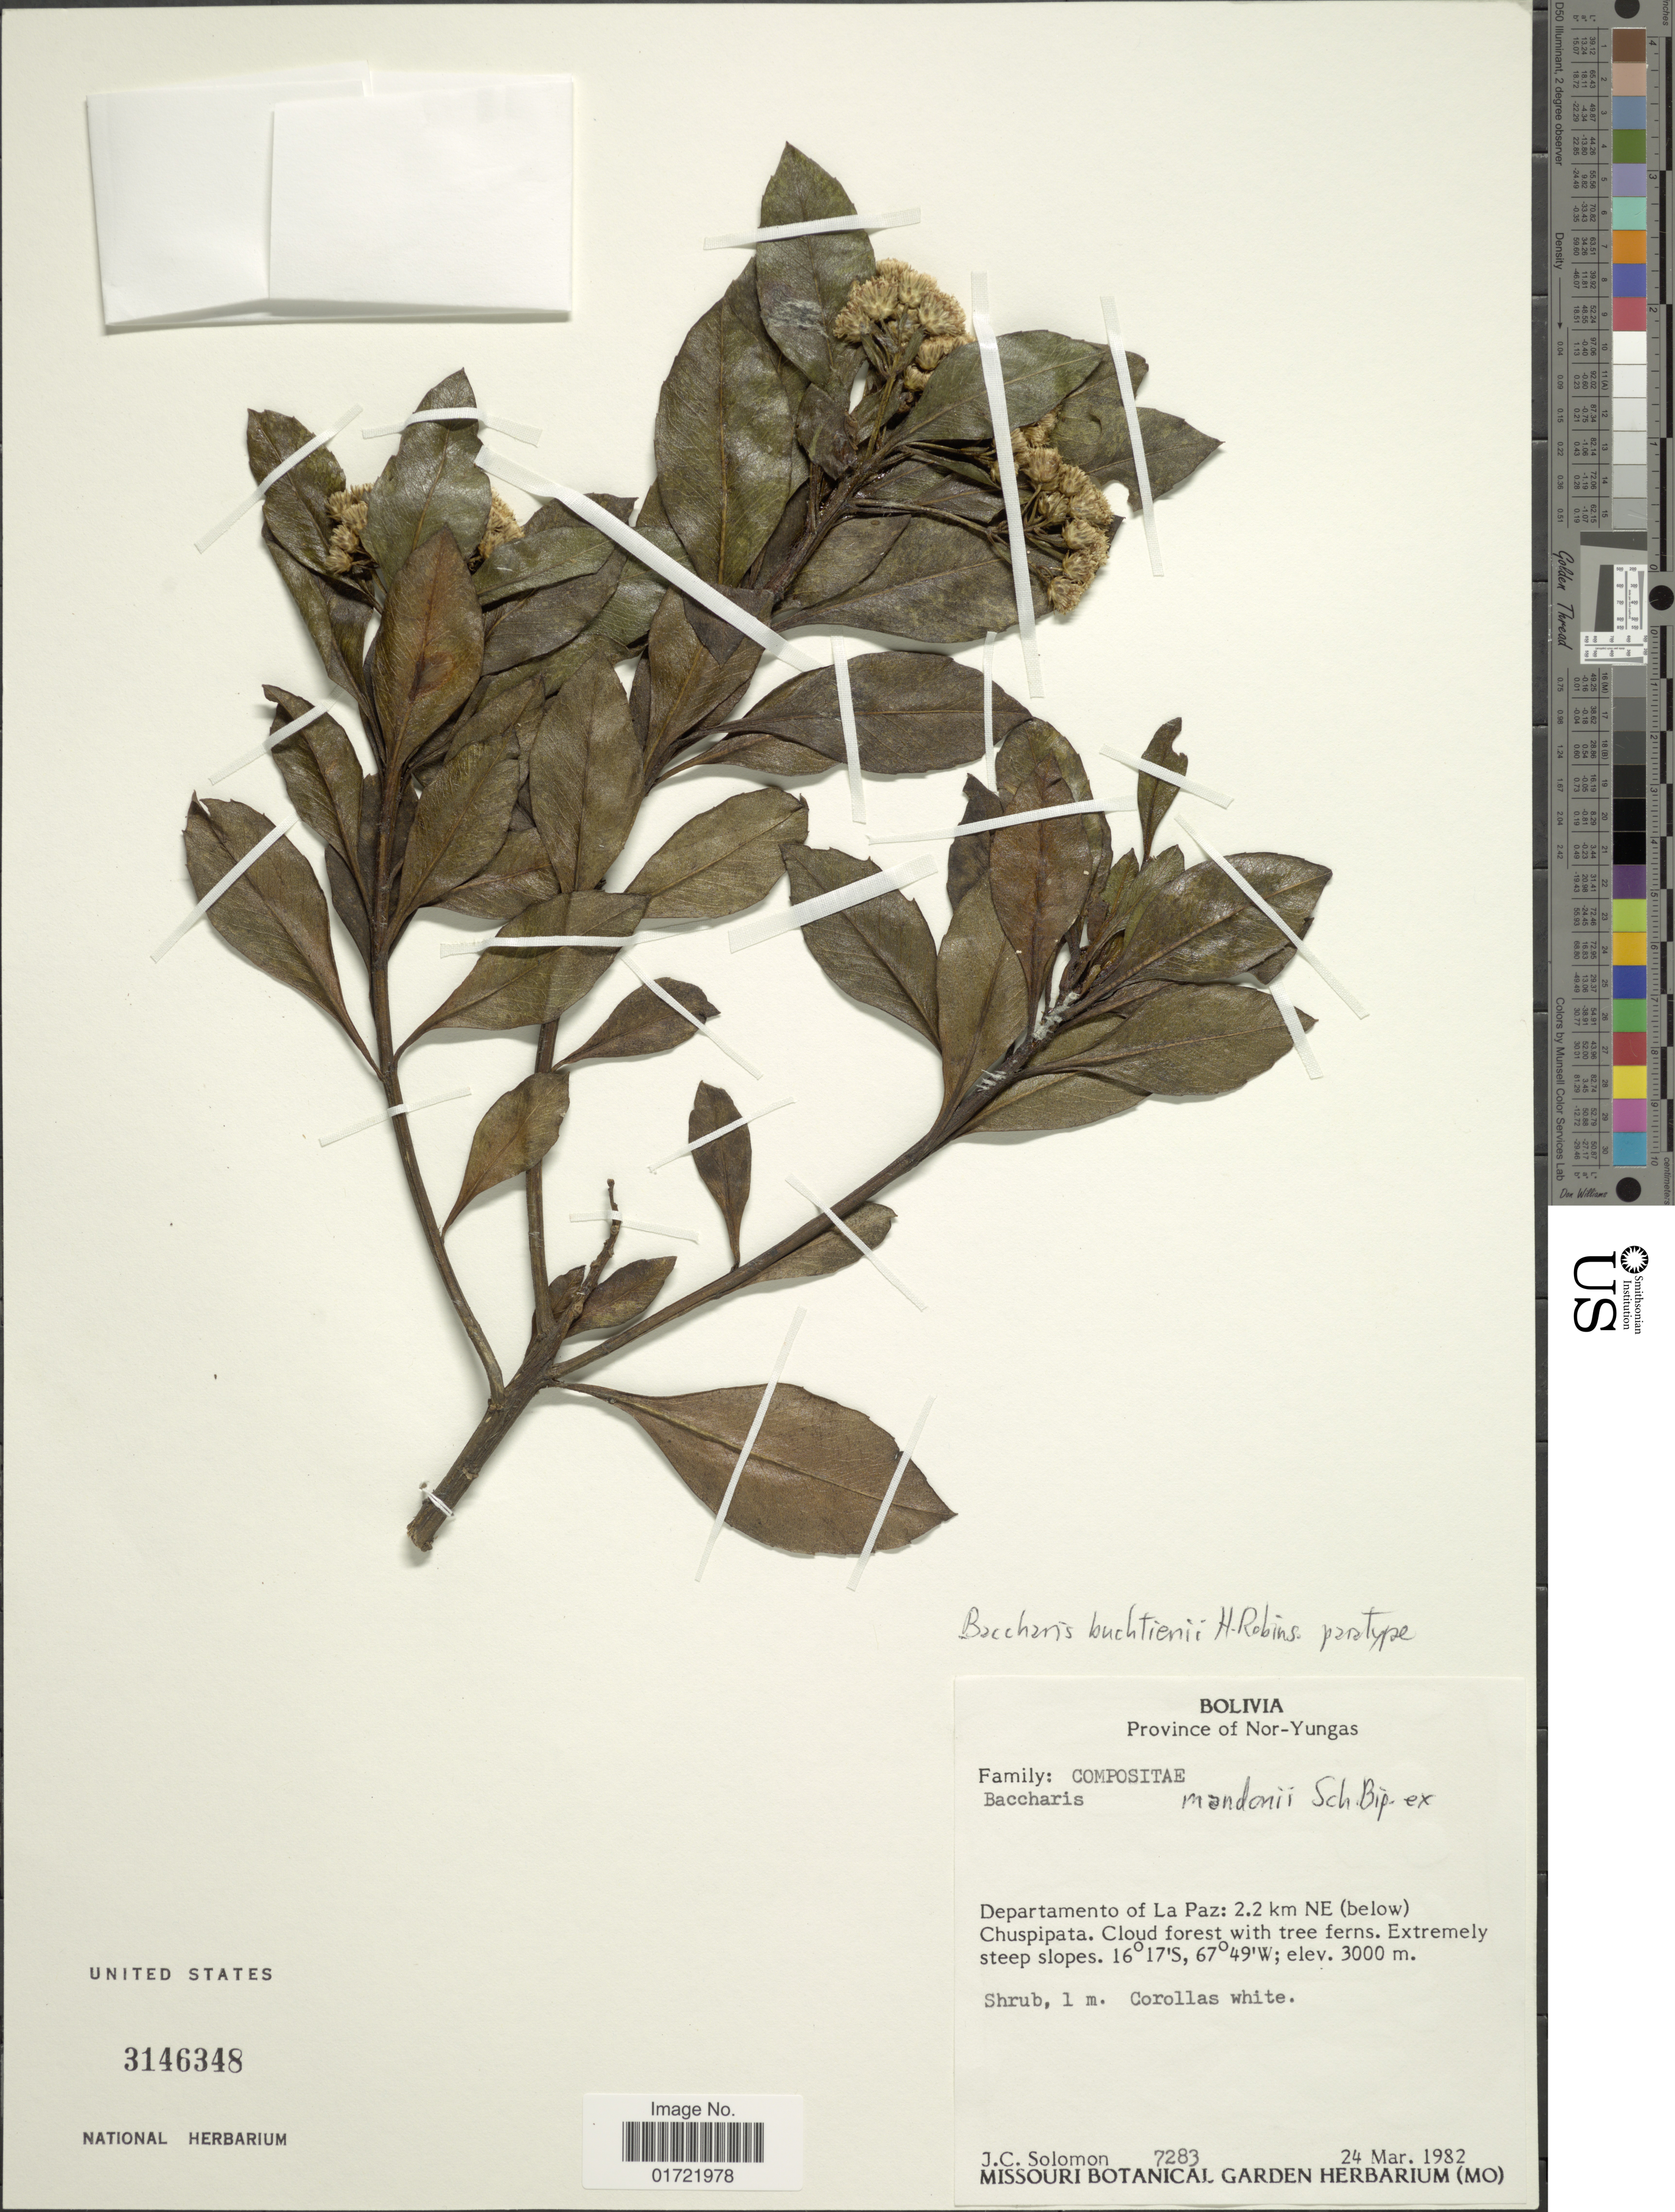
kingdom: Plantae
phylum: Tracheophyta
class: Magnoliopsida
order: Asterales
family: Asteraceae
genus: Baccharis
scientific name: Baccharis buchtienii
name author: H. Rob.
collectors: J. C. Solomon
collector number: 7283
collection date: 1982-03-24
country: Bolivia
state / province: La Paz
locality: Province of Nor-Yungas. 2.2 km NE (below) Chuspipata.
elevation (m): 3000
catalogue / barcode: US 3146348